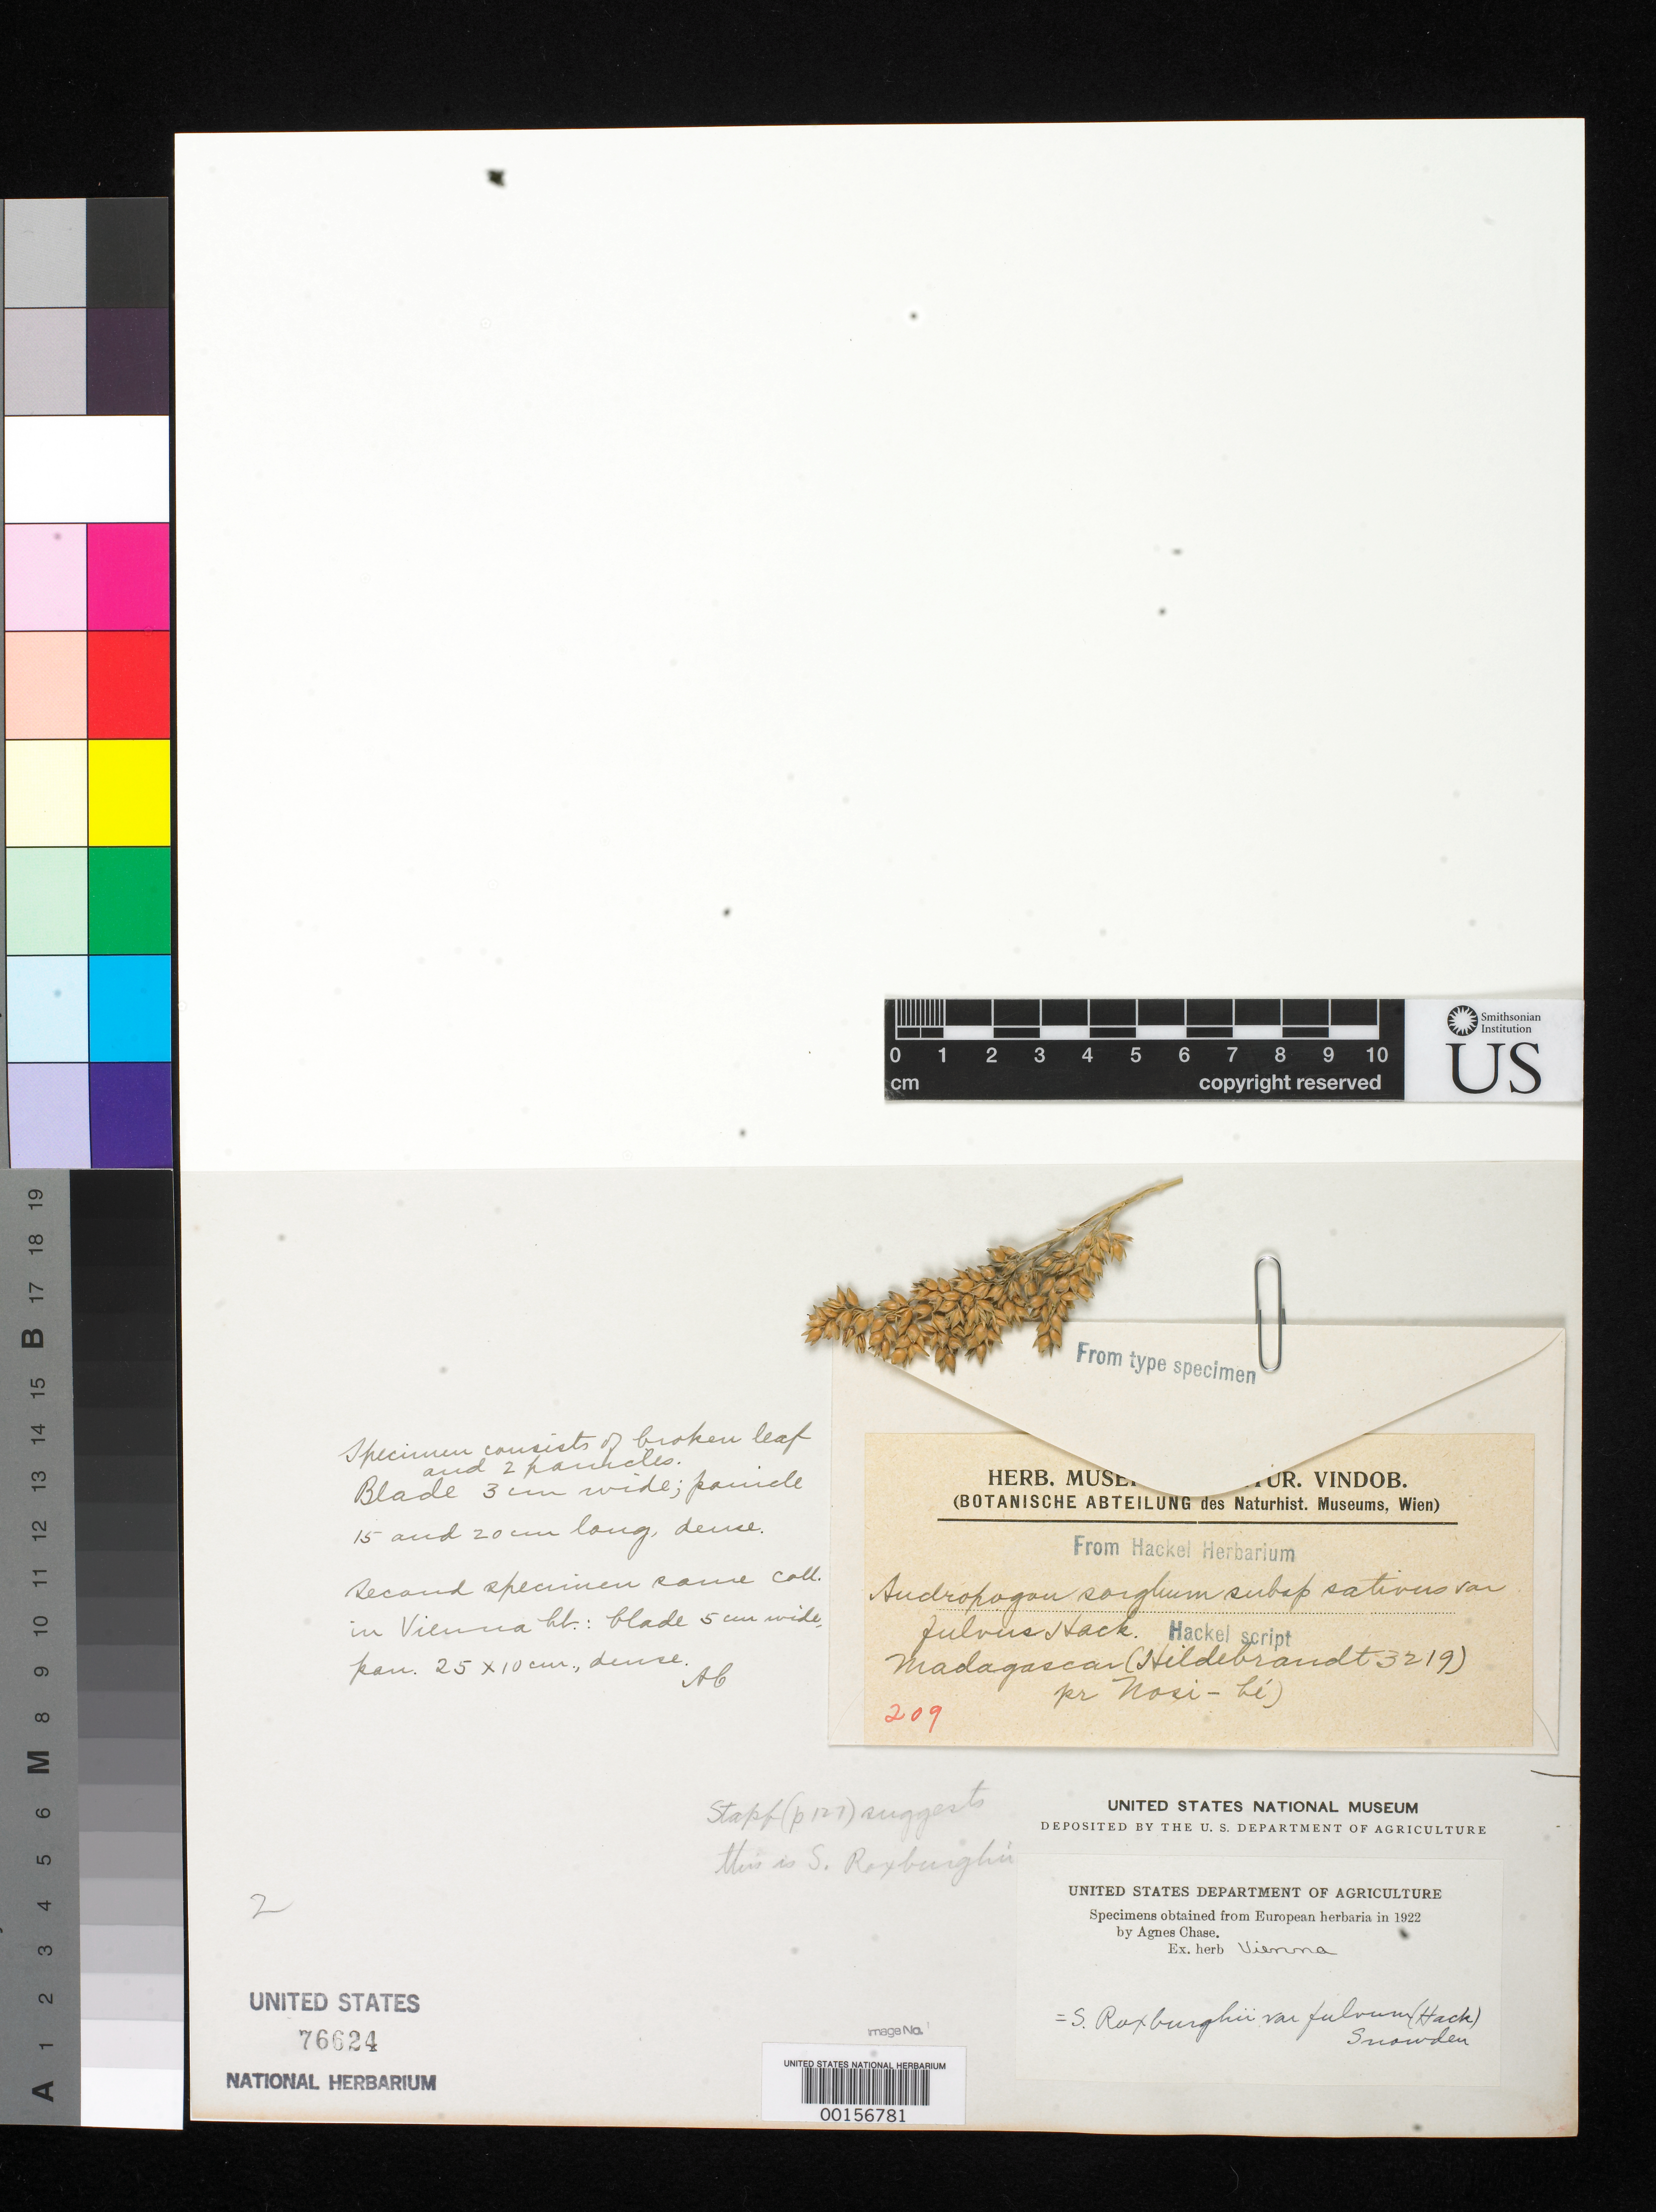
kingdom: Plantae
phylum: Tracheophyta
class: Liliopsida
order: Poales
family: Poaceae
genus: Andropogon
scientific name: Andropogon sorghum subsp. sativus var. fulvus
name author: Hack. in A. DC.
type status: Type Fragment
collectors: J. Hildebrandt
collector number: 3219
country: Madagascar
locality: Pr. Nosi-be.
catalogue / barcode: US 76624